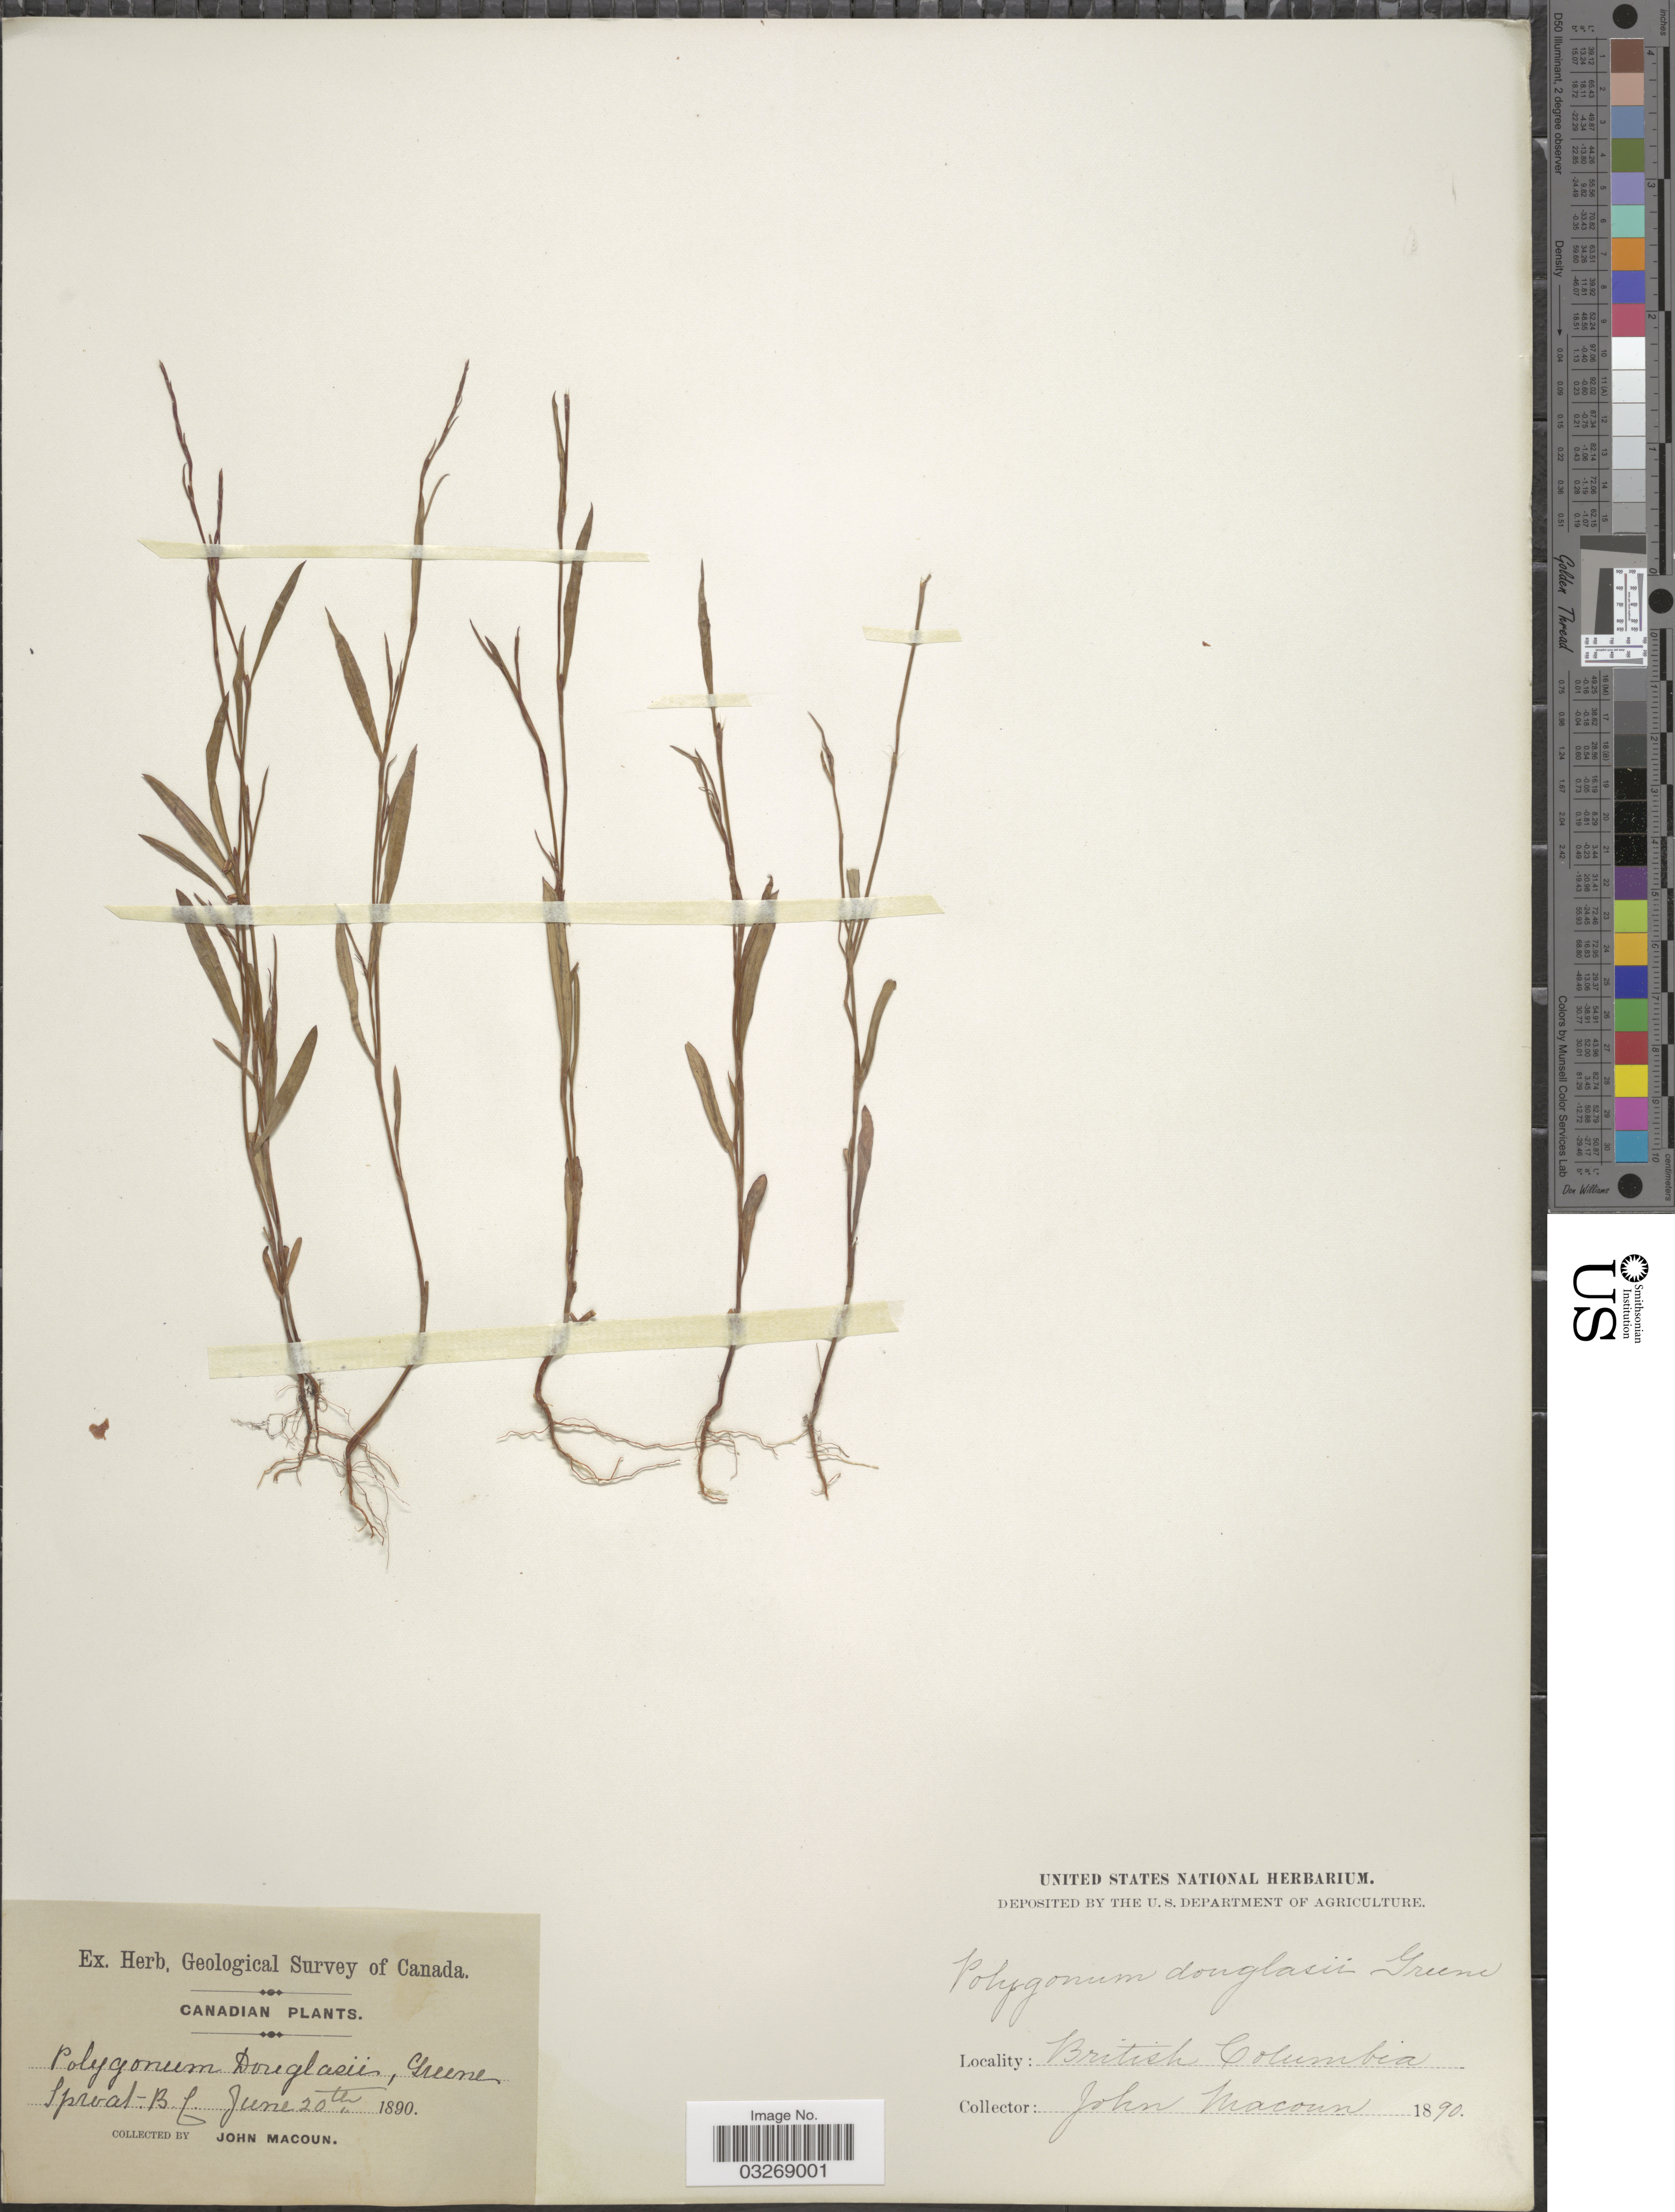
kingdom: Plantae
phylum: Tracheophyta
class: Magnoliopsida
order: Caryophyllales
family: Polygonaceae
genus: Polygonum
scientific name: Polygonum douglasii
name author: Greene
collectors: J. Macoun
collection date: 1890-06-20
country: Canada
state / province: British Columbia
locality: Sproat.